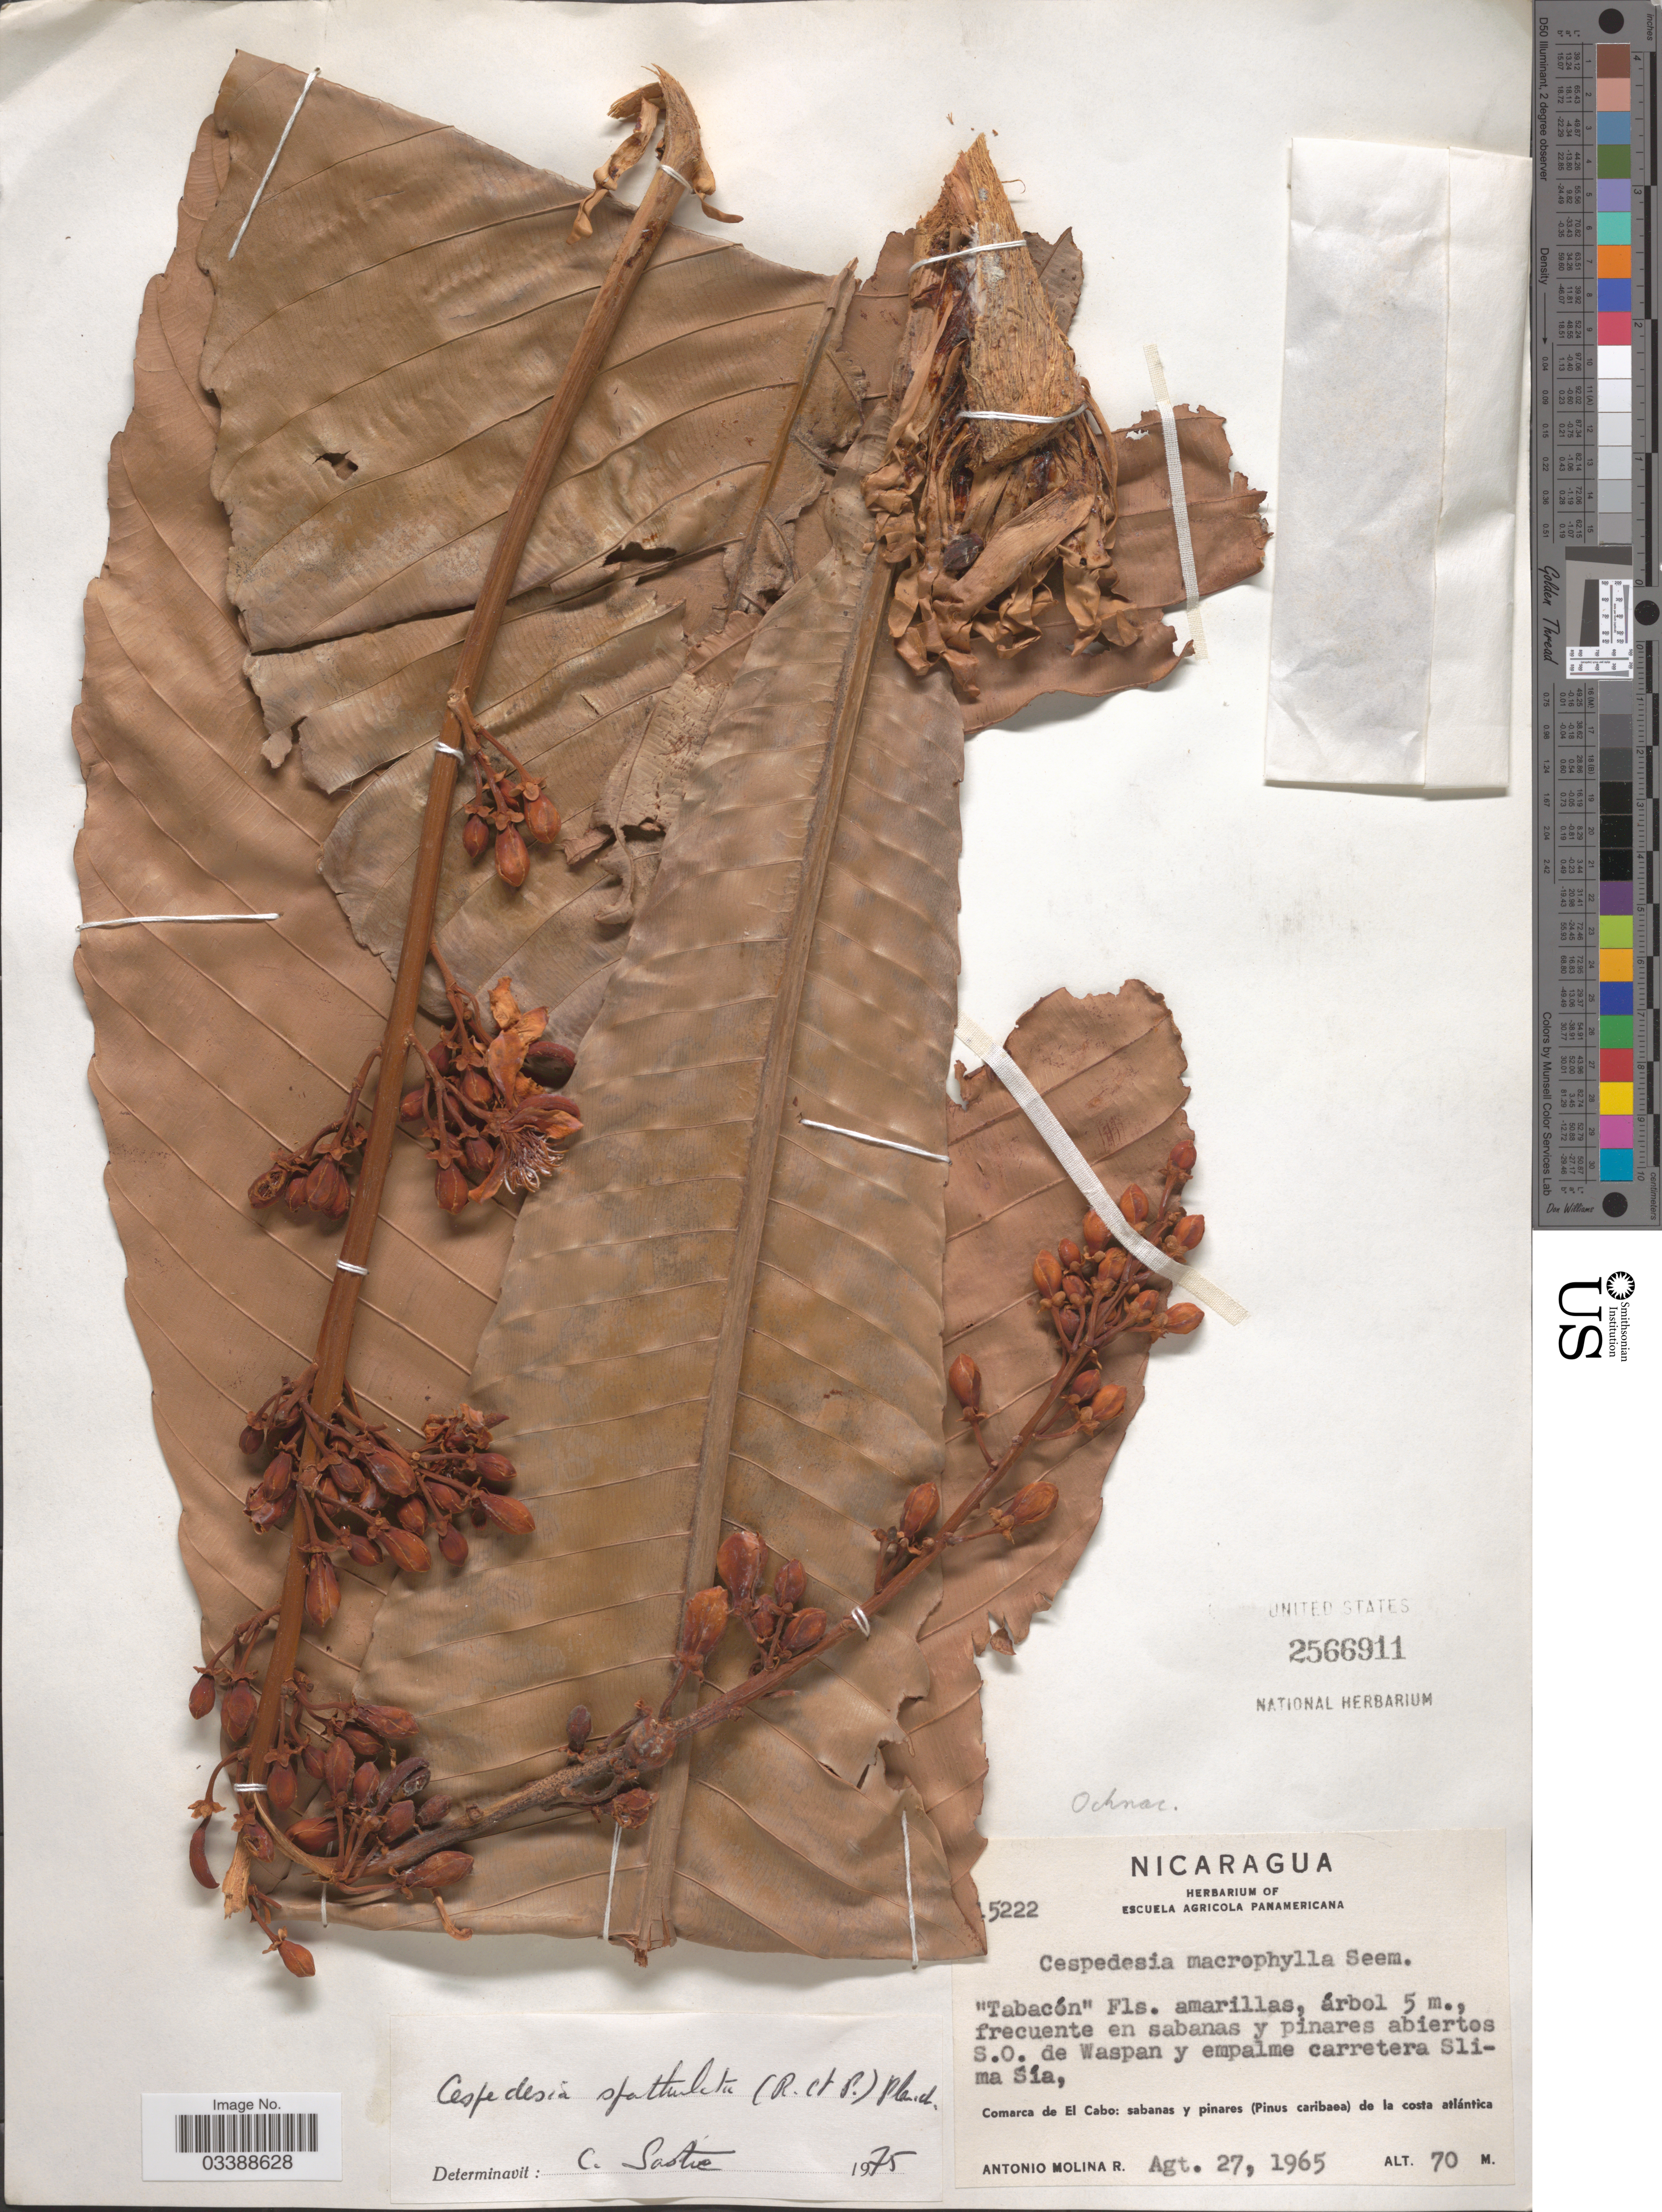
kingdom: Plantae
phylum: Tracheophyta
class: Magnoliopsida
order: Malpighiales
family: Ochnaceae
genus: Cespedesia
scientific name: Cespedesia spathulata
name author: (Ruiz & Pav.) Planch.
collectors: A. Molina R.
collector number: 5222*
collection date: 1965-08-27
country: Nicaragua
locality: Frecuente en sabanas y pinares abiertos S.O. de Waspan y empalme carretera Slima Sía, Comarca de El Cabo.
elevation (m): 70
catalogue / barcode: US 2566911